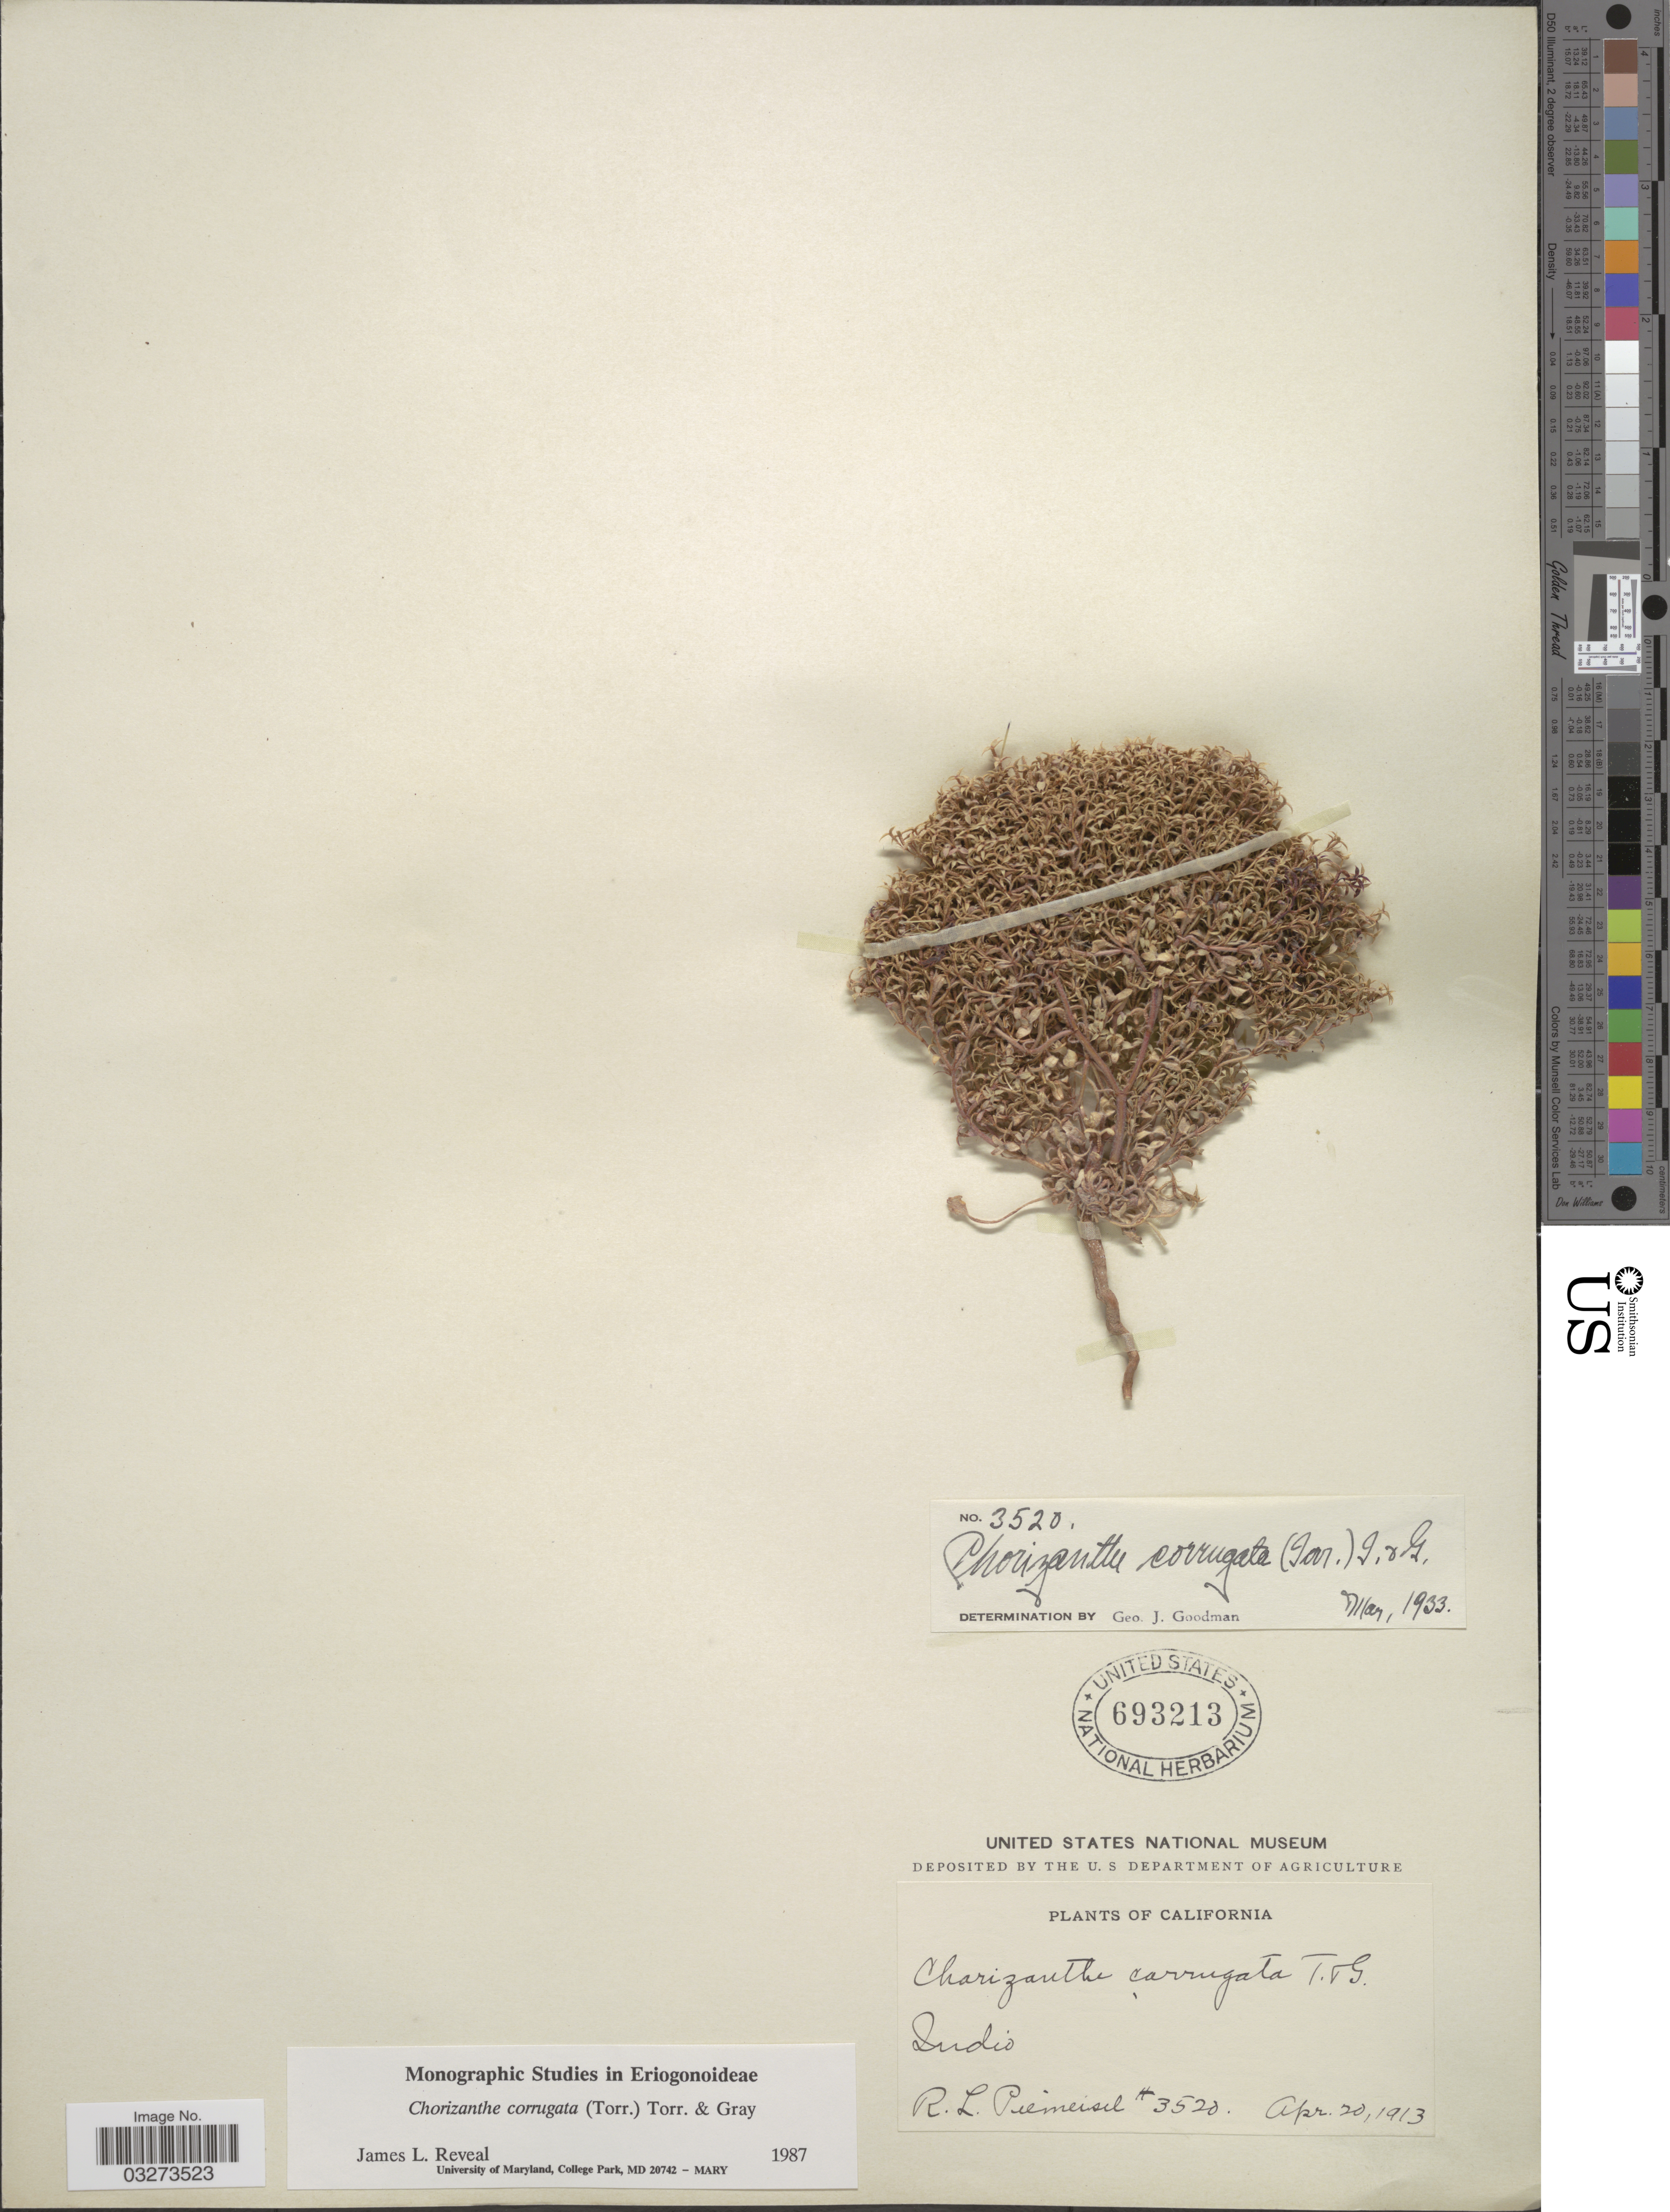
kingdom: Plantae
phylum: Tracheophyta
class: Magnoliopsida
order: Caryophyllales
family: Polygonaceae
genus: Chorizanthe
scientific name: Chorizanthe corrugata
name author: Torr. & A. Gray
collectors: R. L. Piemeisel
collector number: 3520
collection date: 1913-04-20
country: United States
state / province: California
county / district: Riverside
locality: Indio.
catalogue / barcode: US 693213